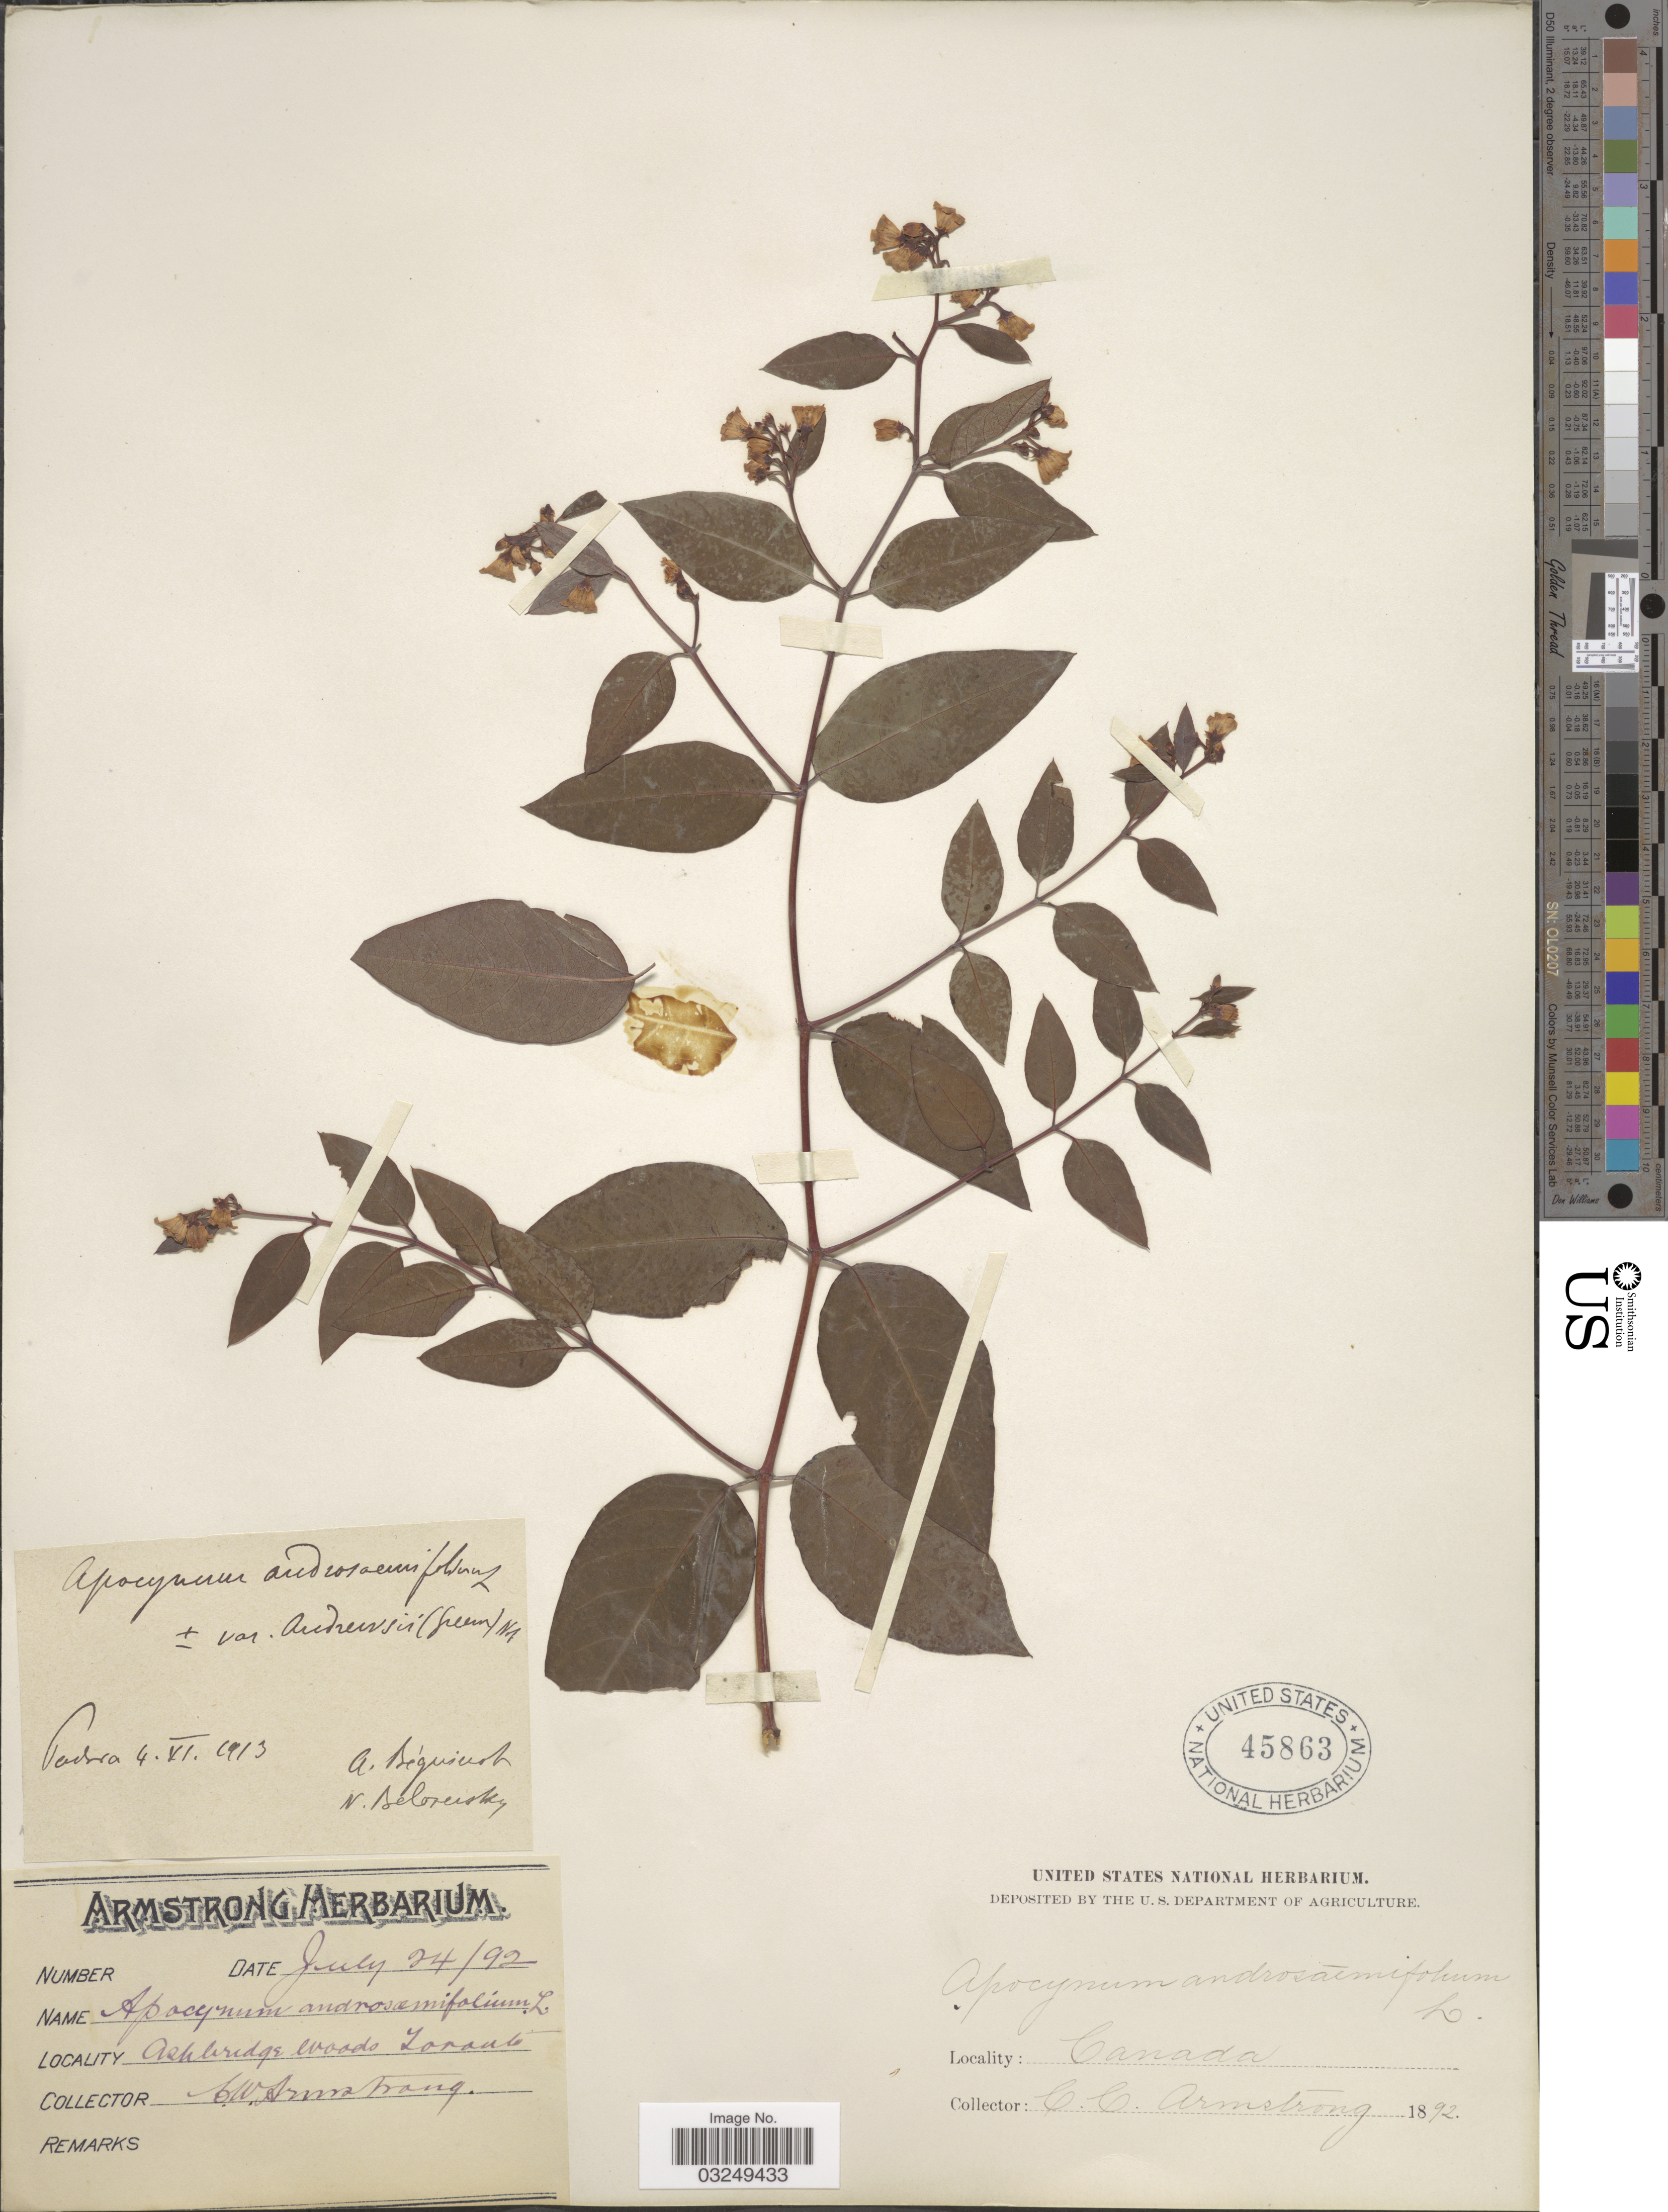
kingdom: Plantae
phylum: Tracheophyta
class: Magnoliopsida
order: Gentianales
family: Apocynaceae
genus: Apocynum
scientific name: Apocynum andrewsii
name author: Greene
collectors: C. Armstrong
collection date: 1892-07-24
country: Canada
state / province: Ontario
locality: Ashbridge woods Toronto.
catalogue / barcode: US 45863